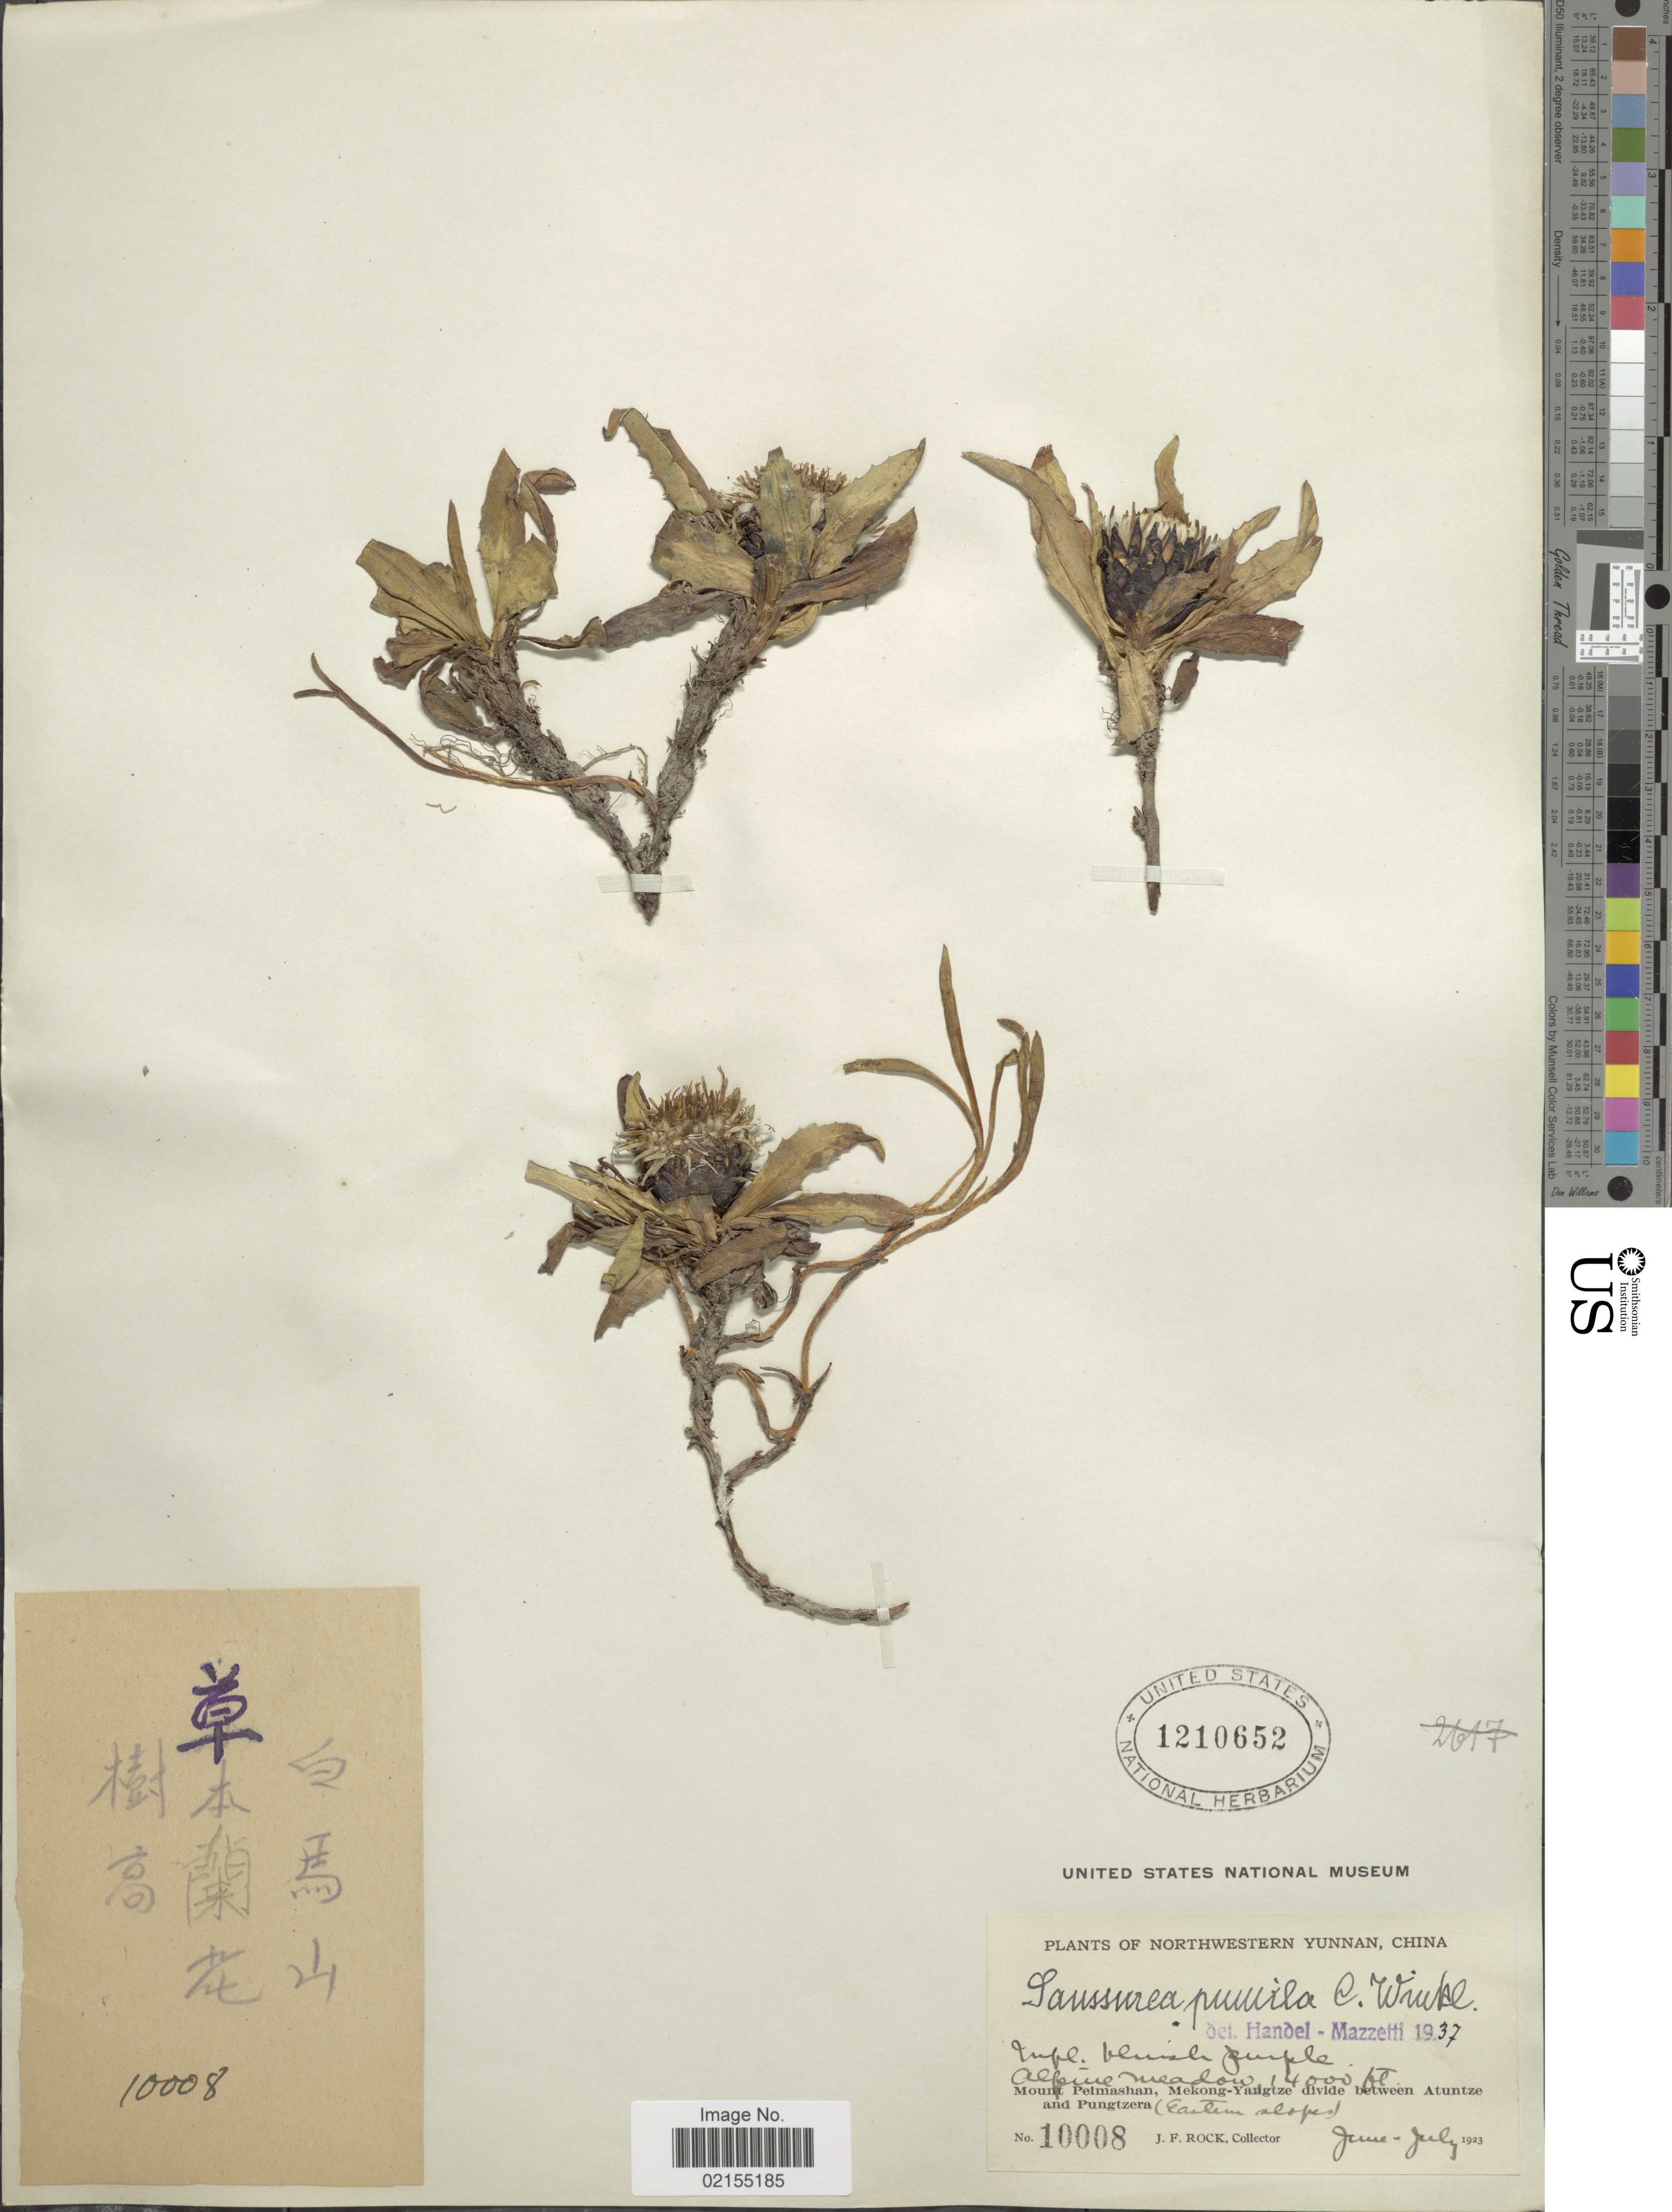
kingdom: Plantae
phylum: Tracheophyta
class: Magnoliopsida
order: Asterales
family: Asteraceae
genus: Saussurea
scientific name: Saussurea apus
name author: Maxim.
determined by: Chen, Yousheng S.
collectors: J. Rock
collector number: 10008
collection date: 1923-06/1923-07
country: China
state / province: Yunnan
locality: Northwestern Yunnan, China, Alpine meadow, Mount Peimashan, Mekong-Yangtze divide between Atuntze and Pungtzera (Eastern slopes)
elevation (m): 4267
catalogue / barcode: US 1210652